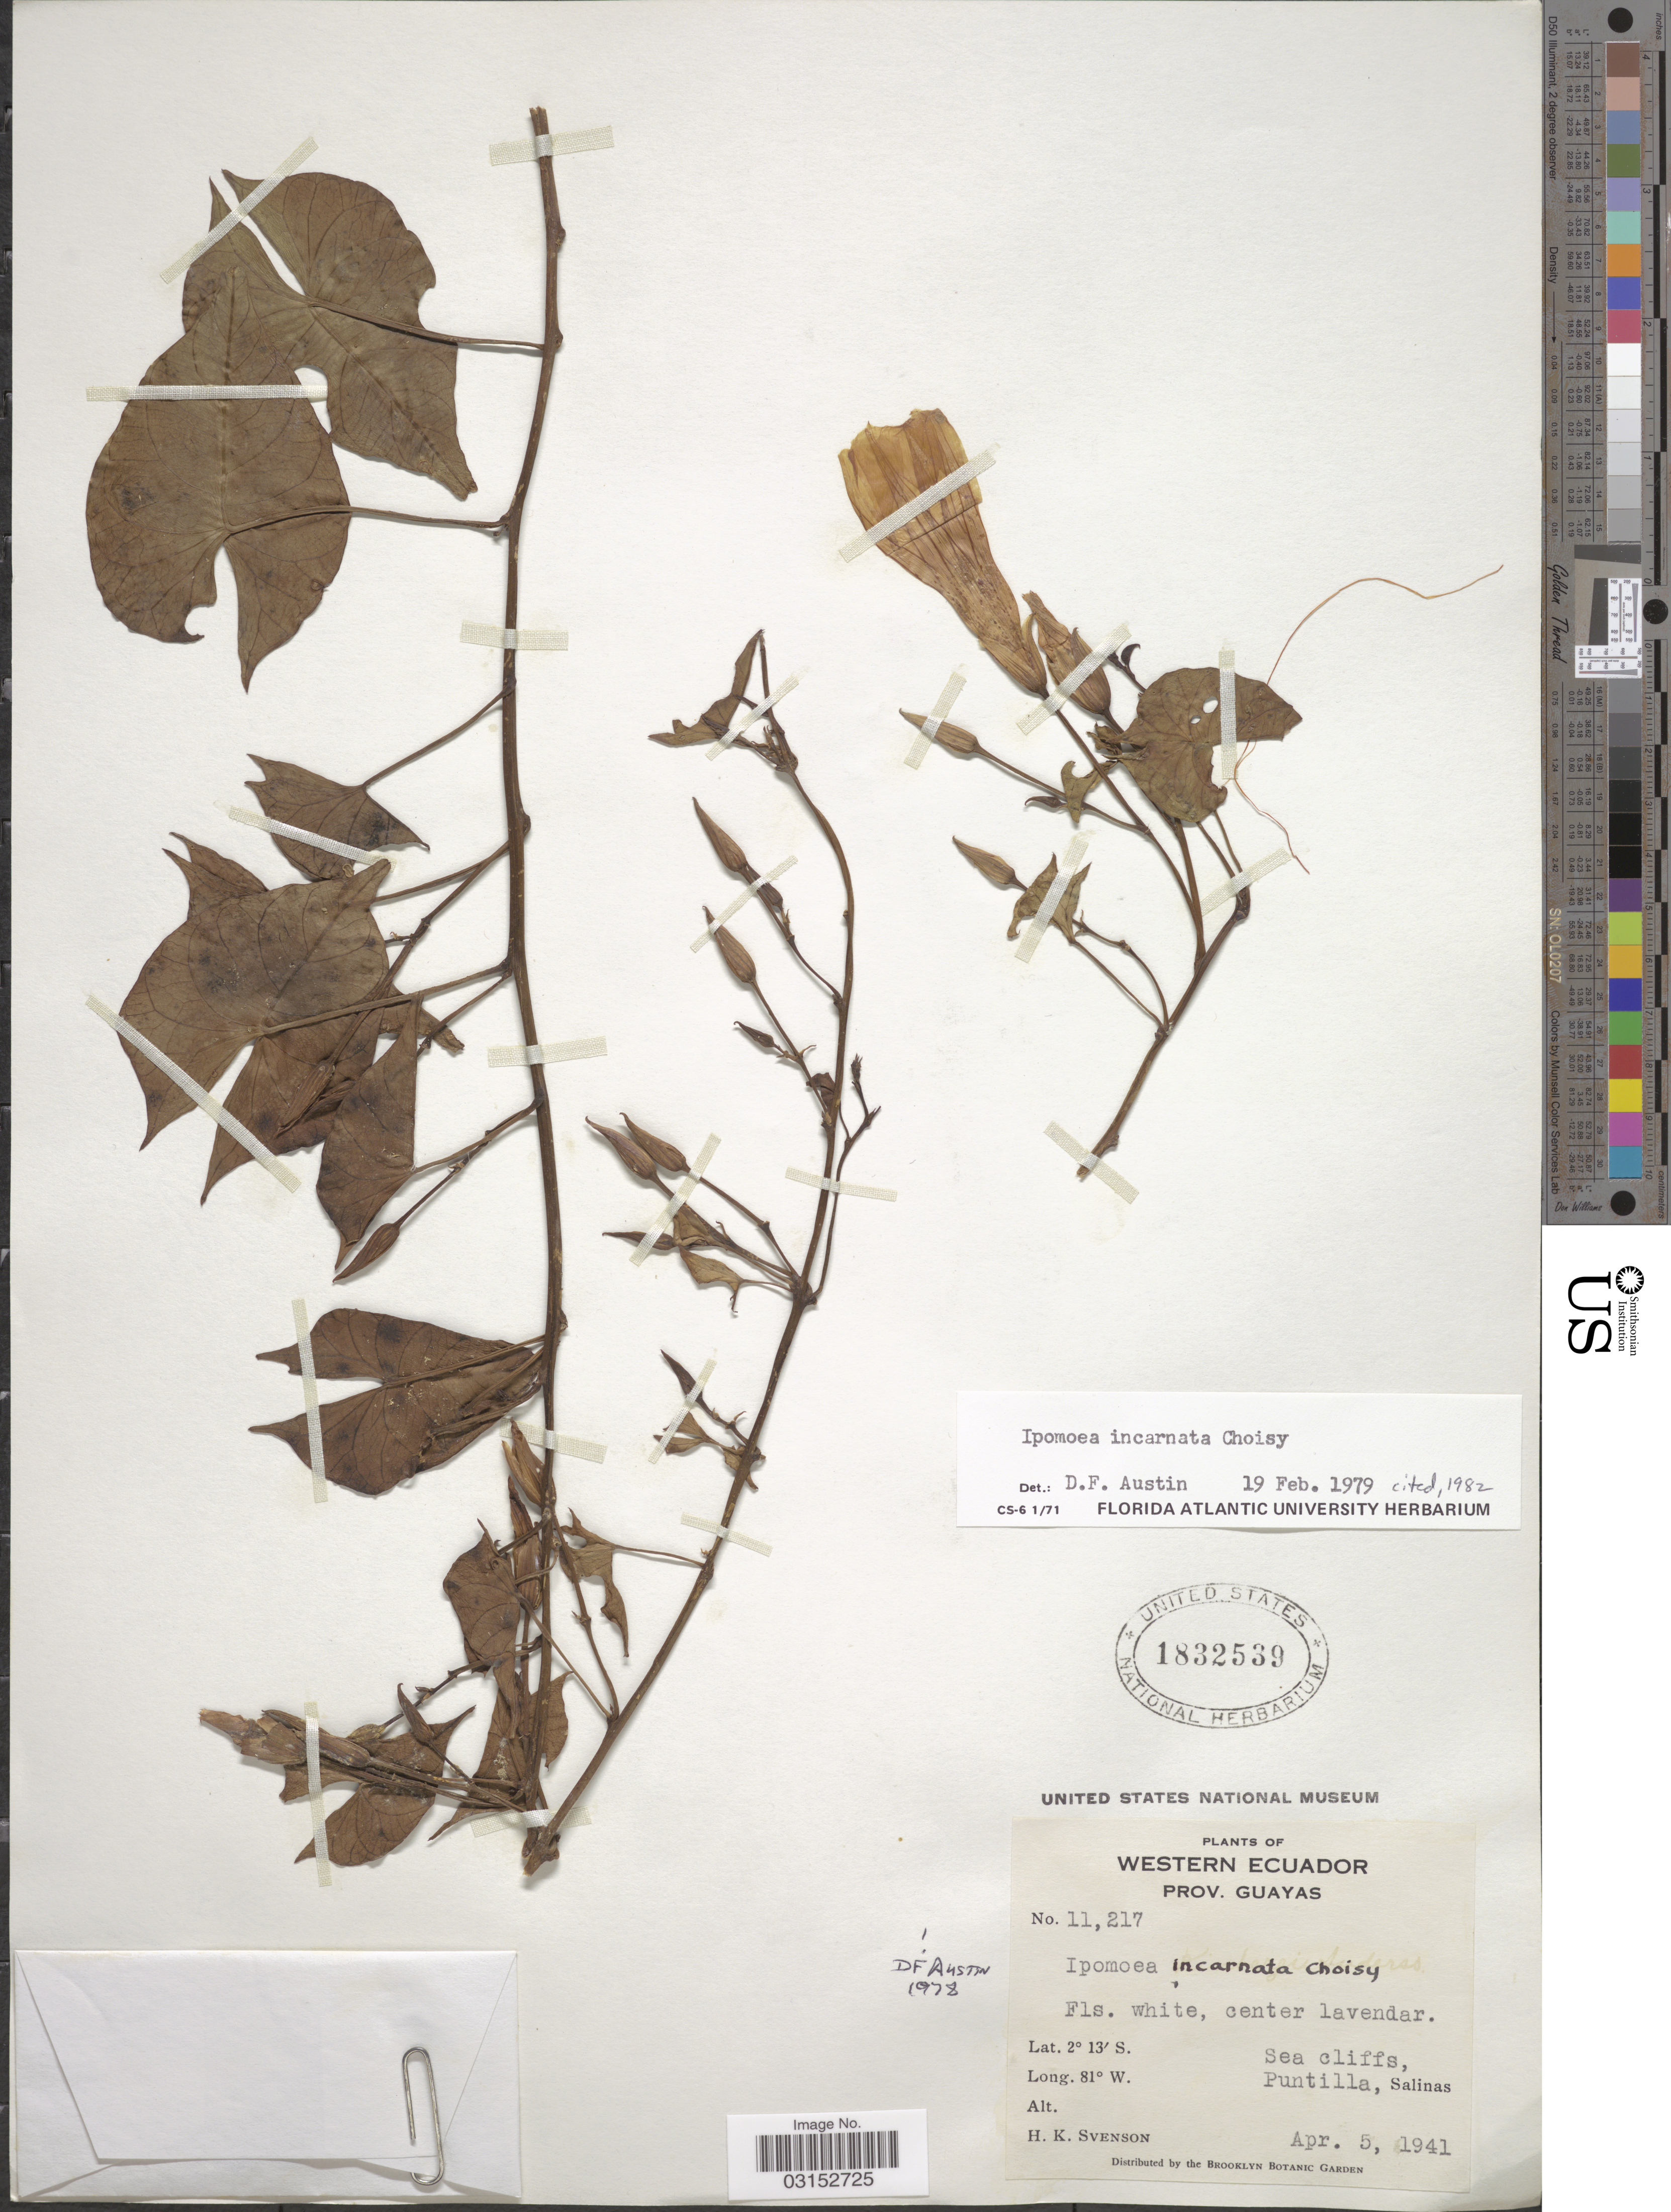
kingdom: Plantae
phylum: Tracheophyta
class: Magnoliopsida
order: Solanales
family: Convolvulaceae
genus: Ipomoea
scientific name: Ipomoea incarnata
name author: (Vahl) Choisy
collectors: H. K. Svenson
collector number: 11217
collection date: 1941-04-05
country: Ecuador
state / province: Guayas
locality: Western Ecuador. Sea cliffs, Puntilla, Salinas.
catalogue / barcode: US 1832539